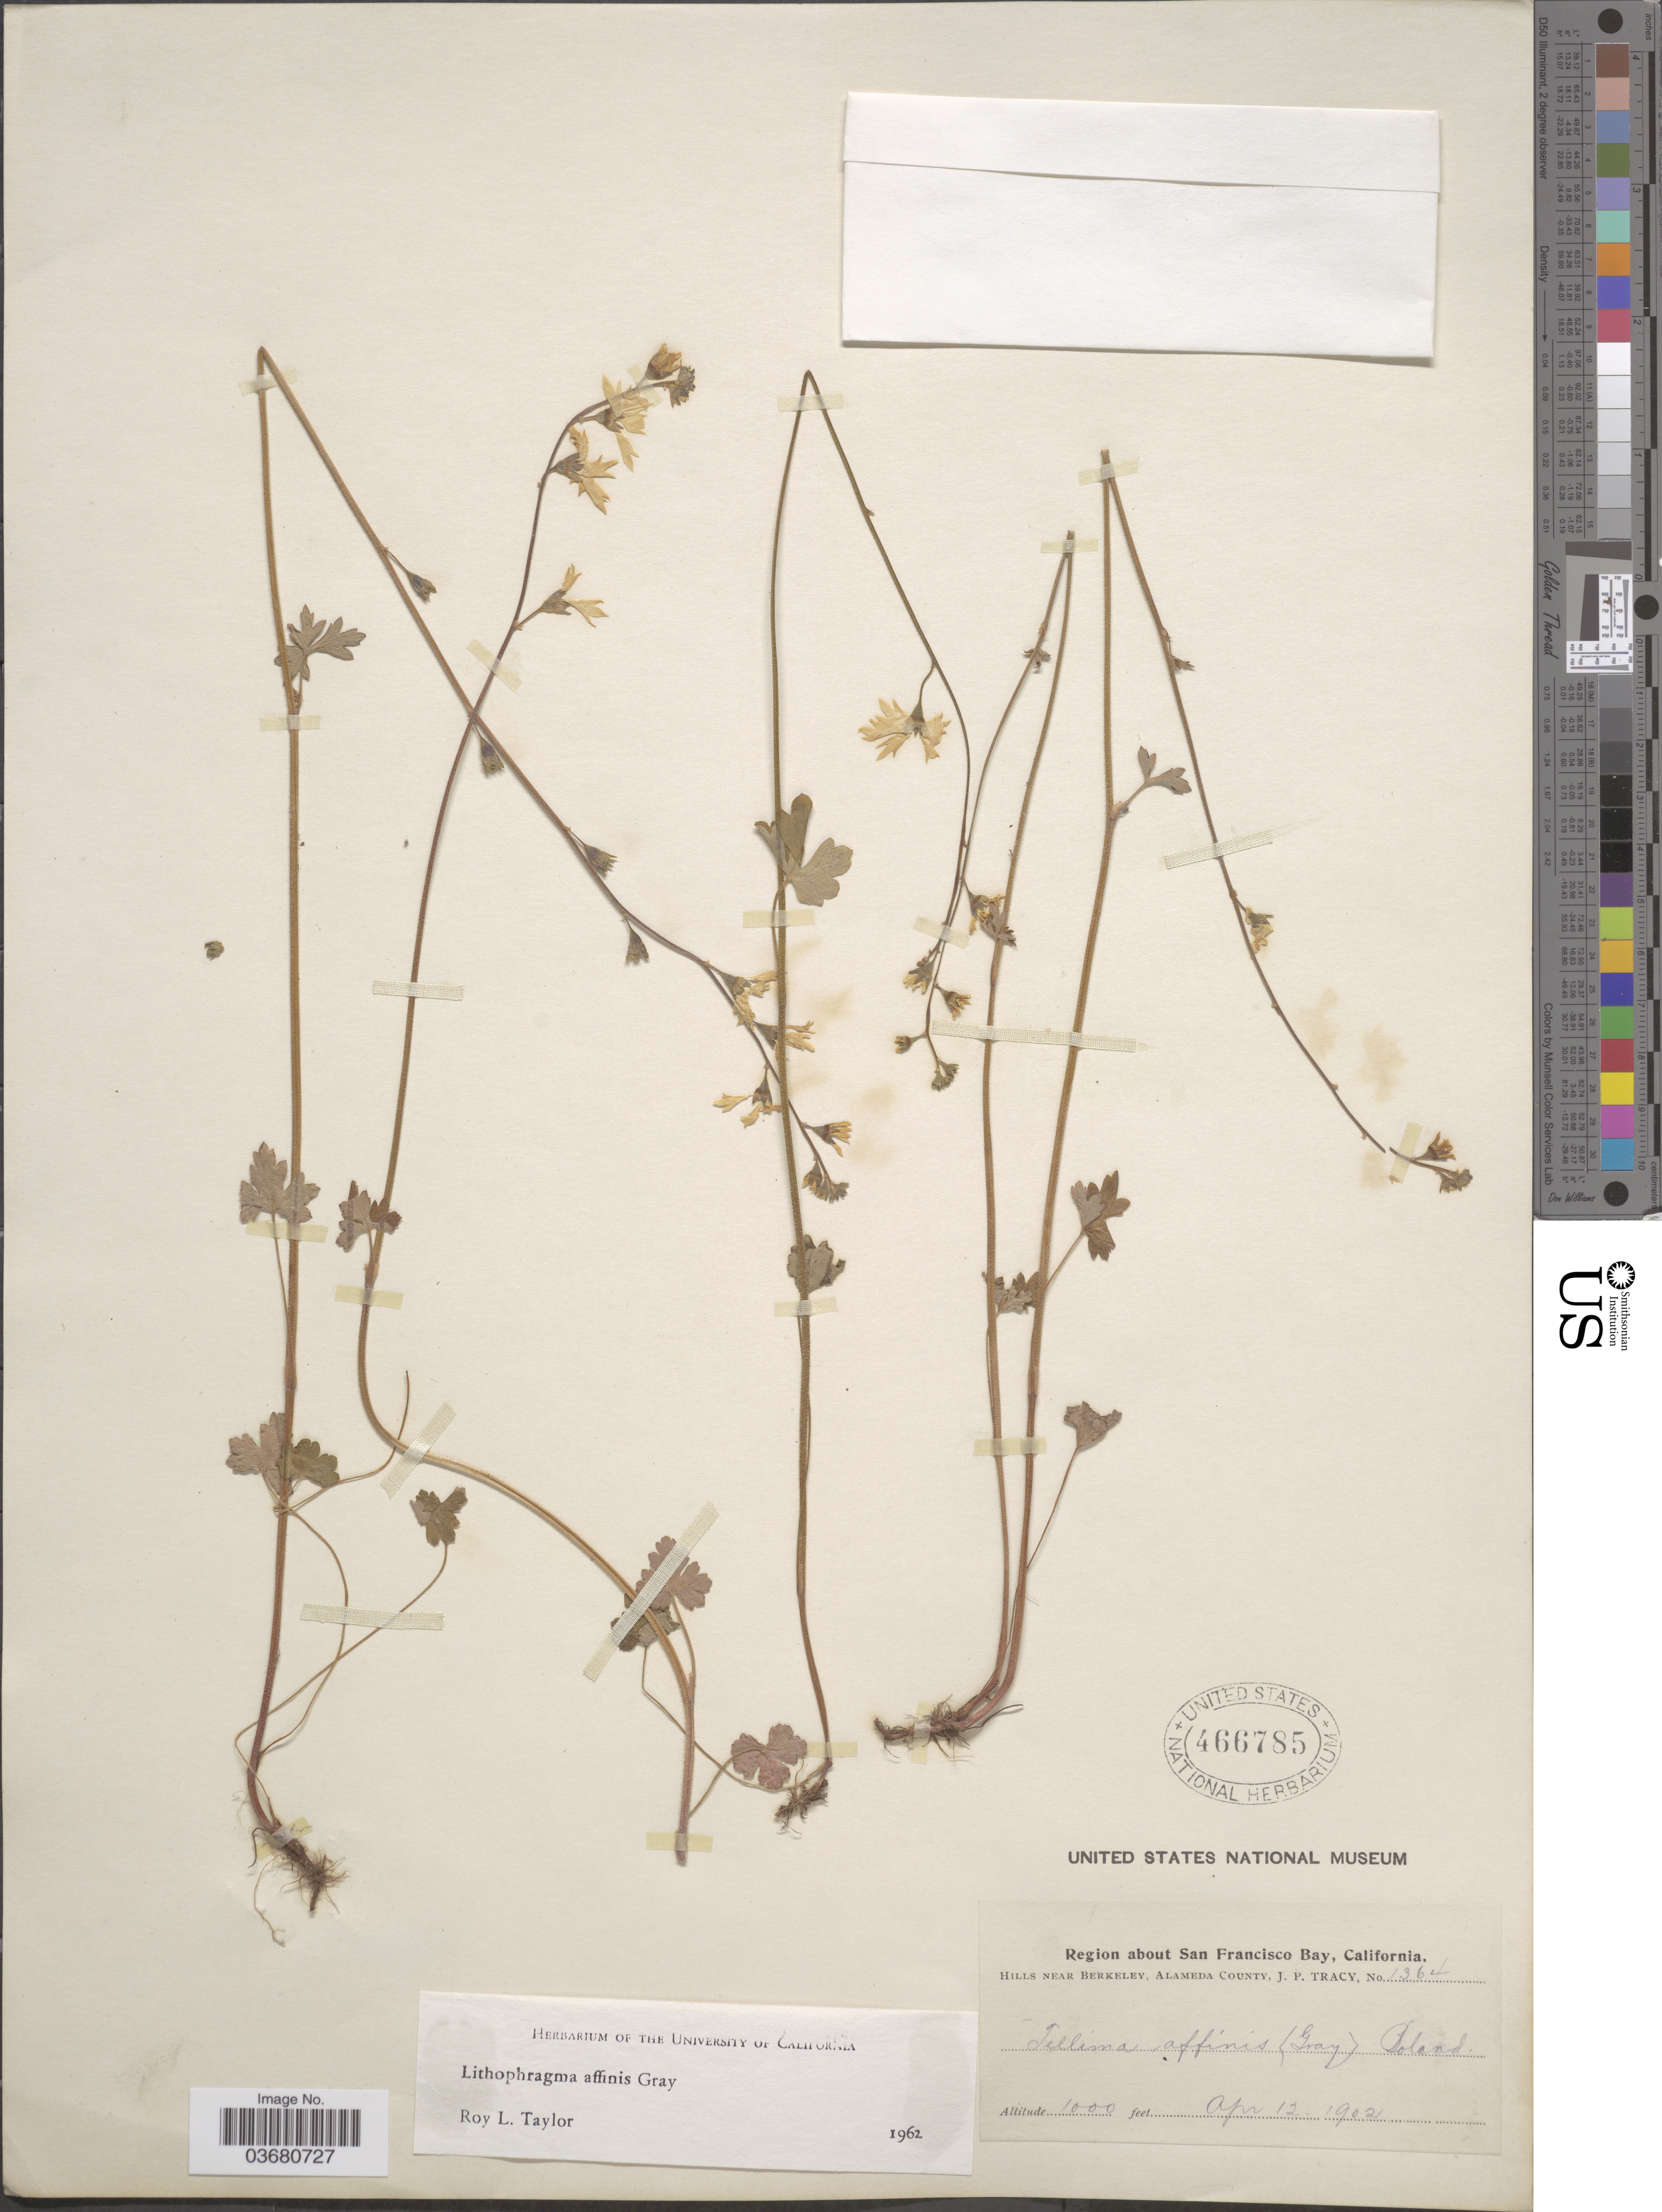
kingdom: Plantae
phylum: Tracheophyta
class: Magnoliopsida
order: Saxifragales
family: Saxifragaceae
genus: Lithophragma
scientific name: Lithophragma affine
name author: A. Gray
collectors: J. Tracy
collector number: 1364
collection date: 1902-04-12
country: United States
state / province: California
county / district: Alameda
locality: Region about San Francisco Bay. Hills near Berkeley, Alameda County.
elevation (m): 305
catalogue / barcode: US 466785